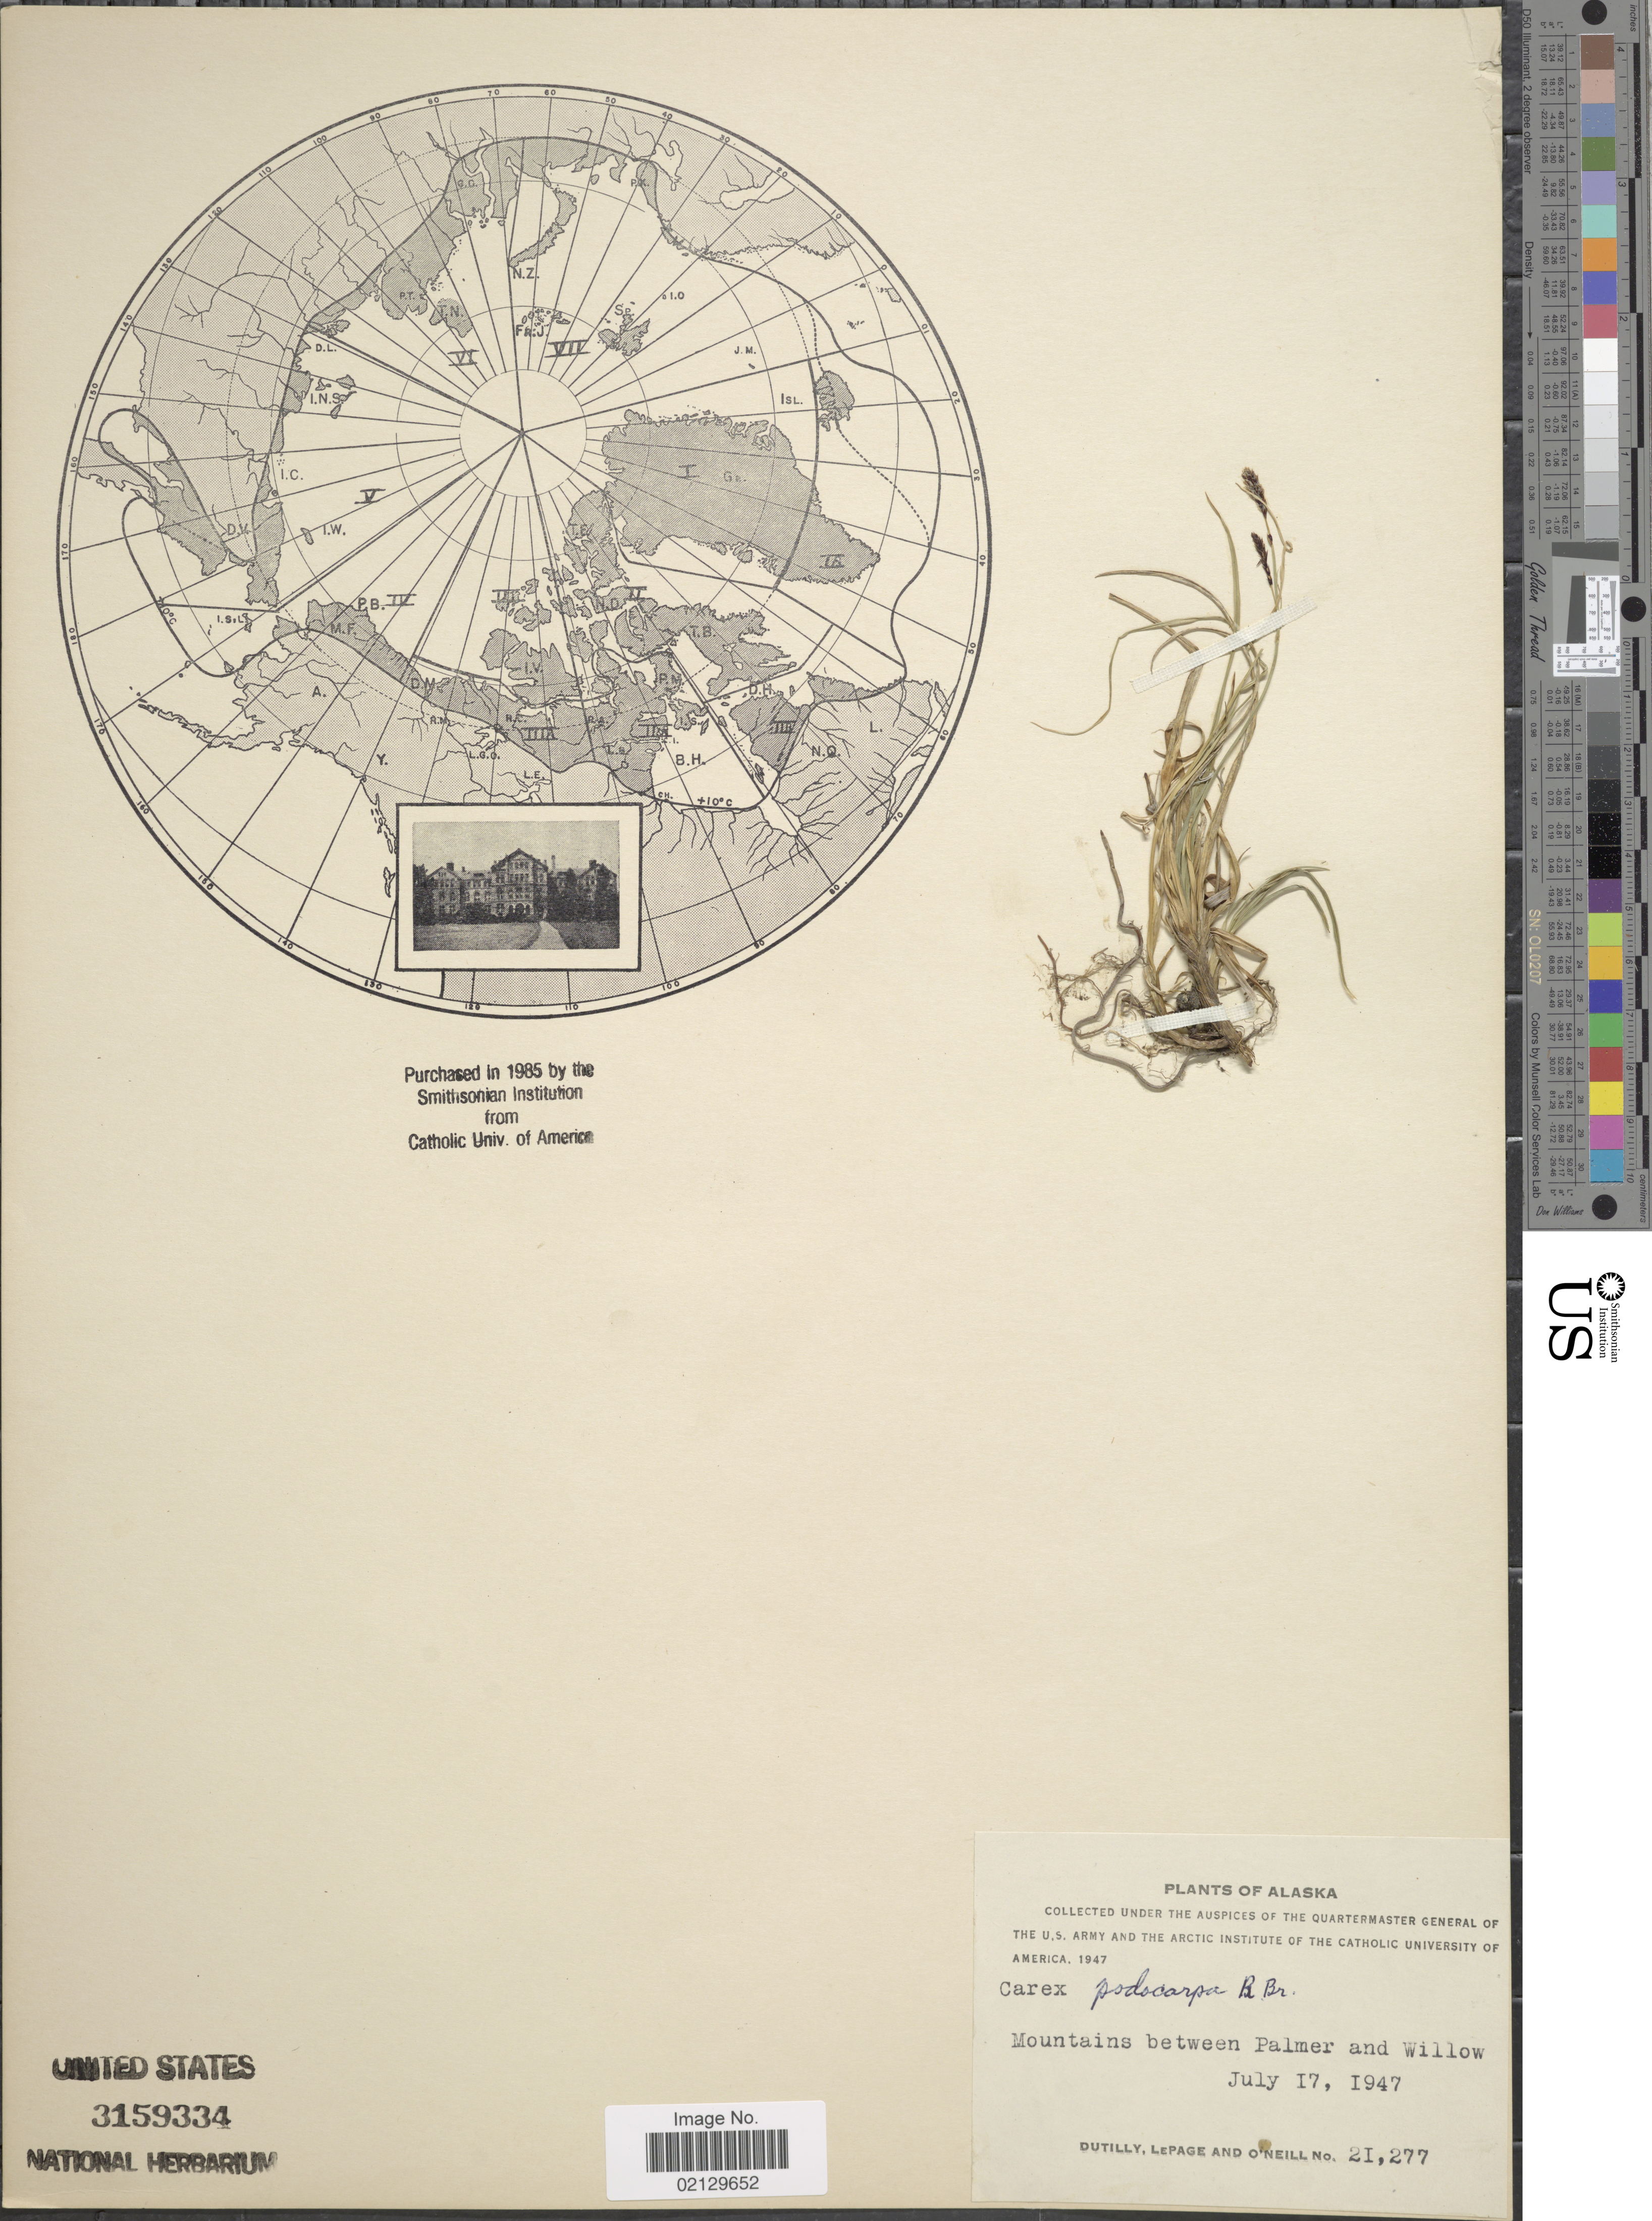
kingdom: Plantae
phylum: Tracheophyta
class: Liliopsida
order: Poales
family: Cyperaceae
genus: Carex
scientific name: Carex podocarpa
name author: R. Br.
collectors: -. Dutilly, -. LePage & O' Neill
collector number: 21277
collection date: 1947-07-17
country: United States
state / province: Alaska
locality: Alaska, Mountains between Palmer and Willow.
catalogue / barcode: US 3159334